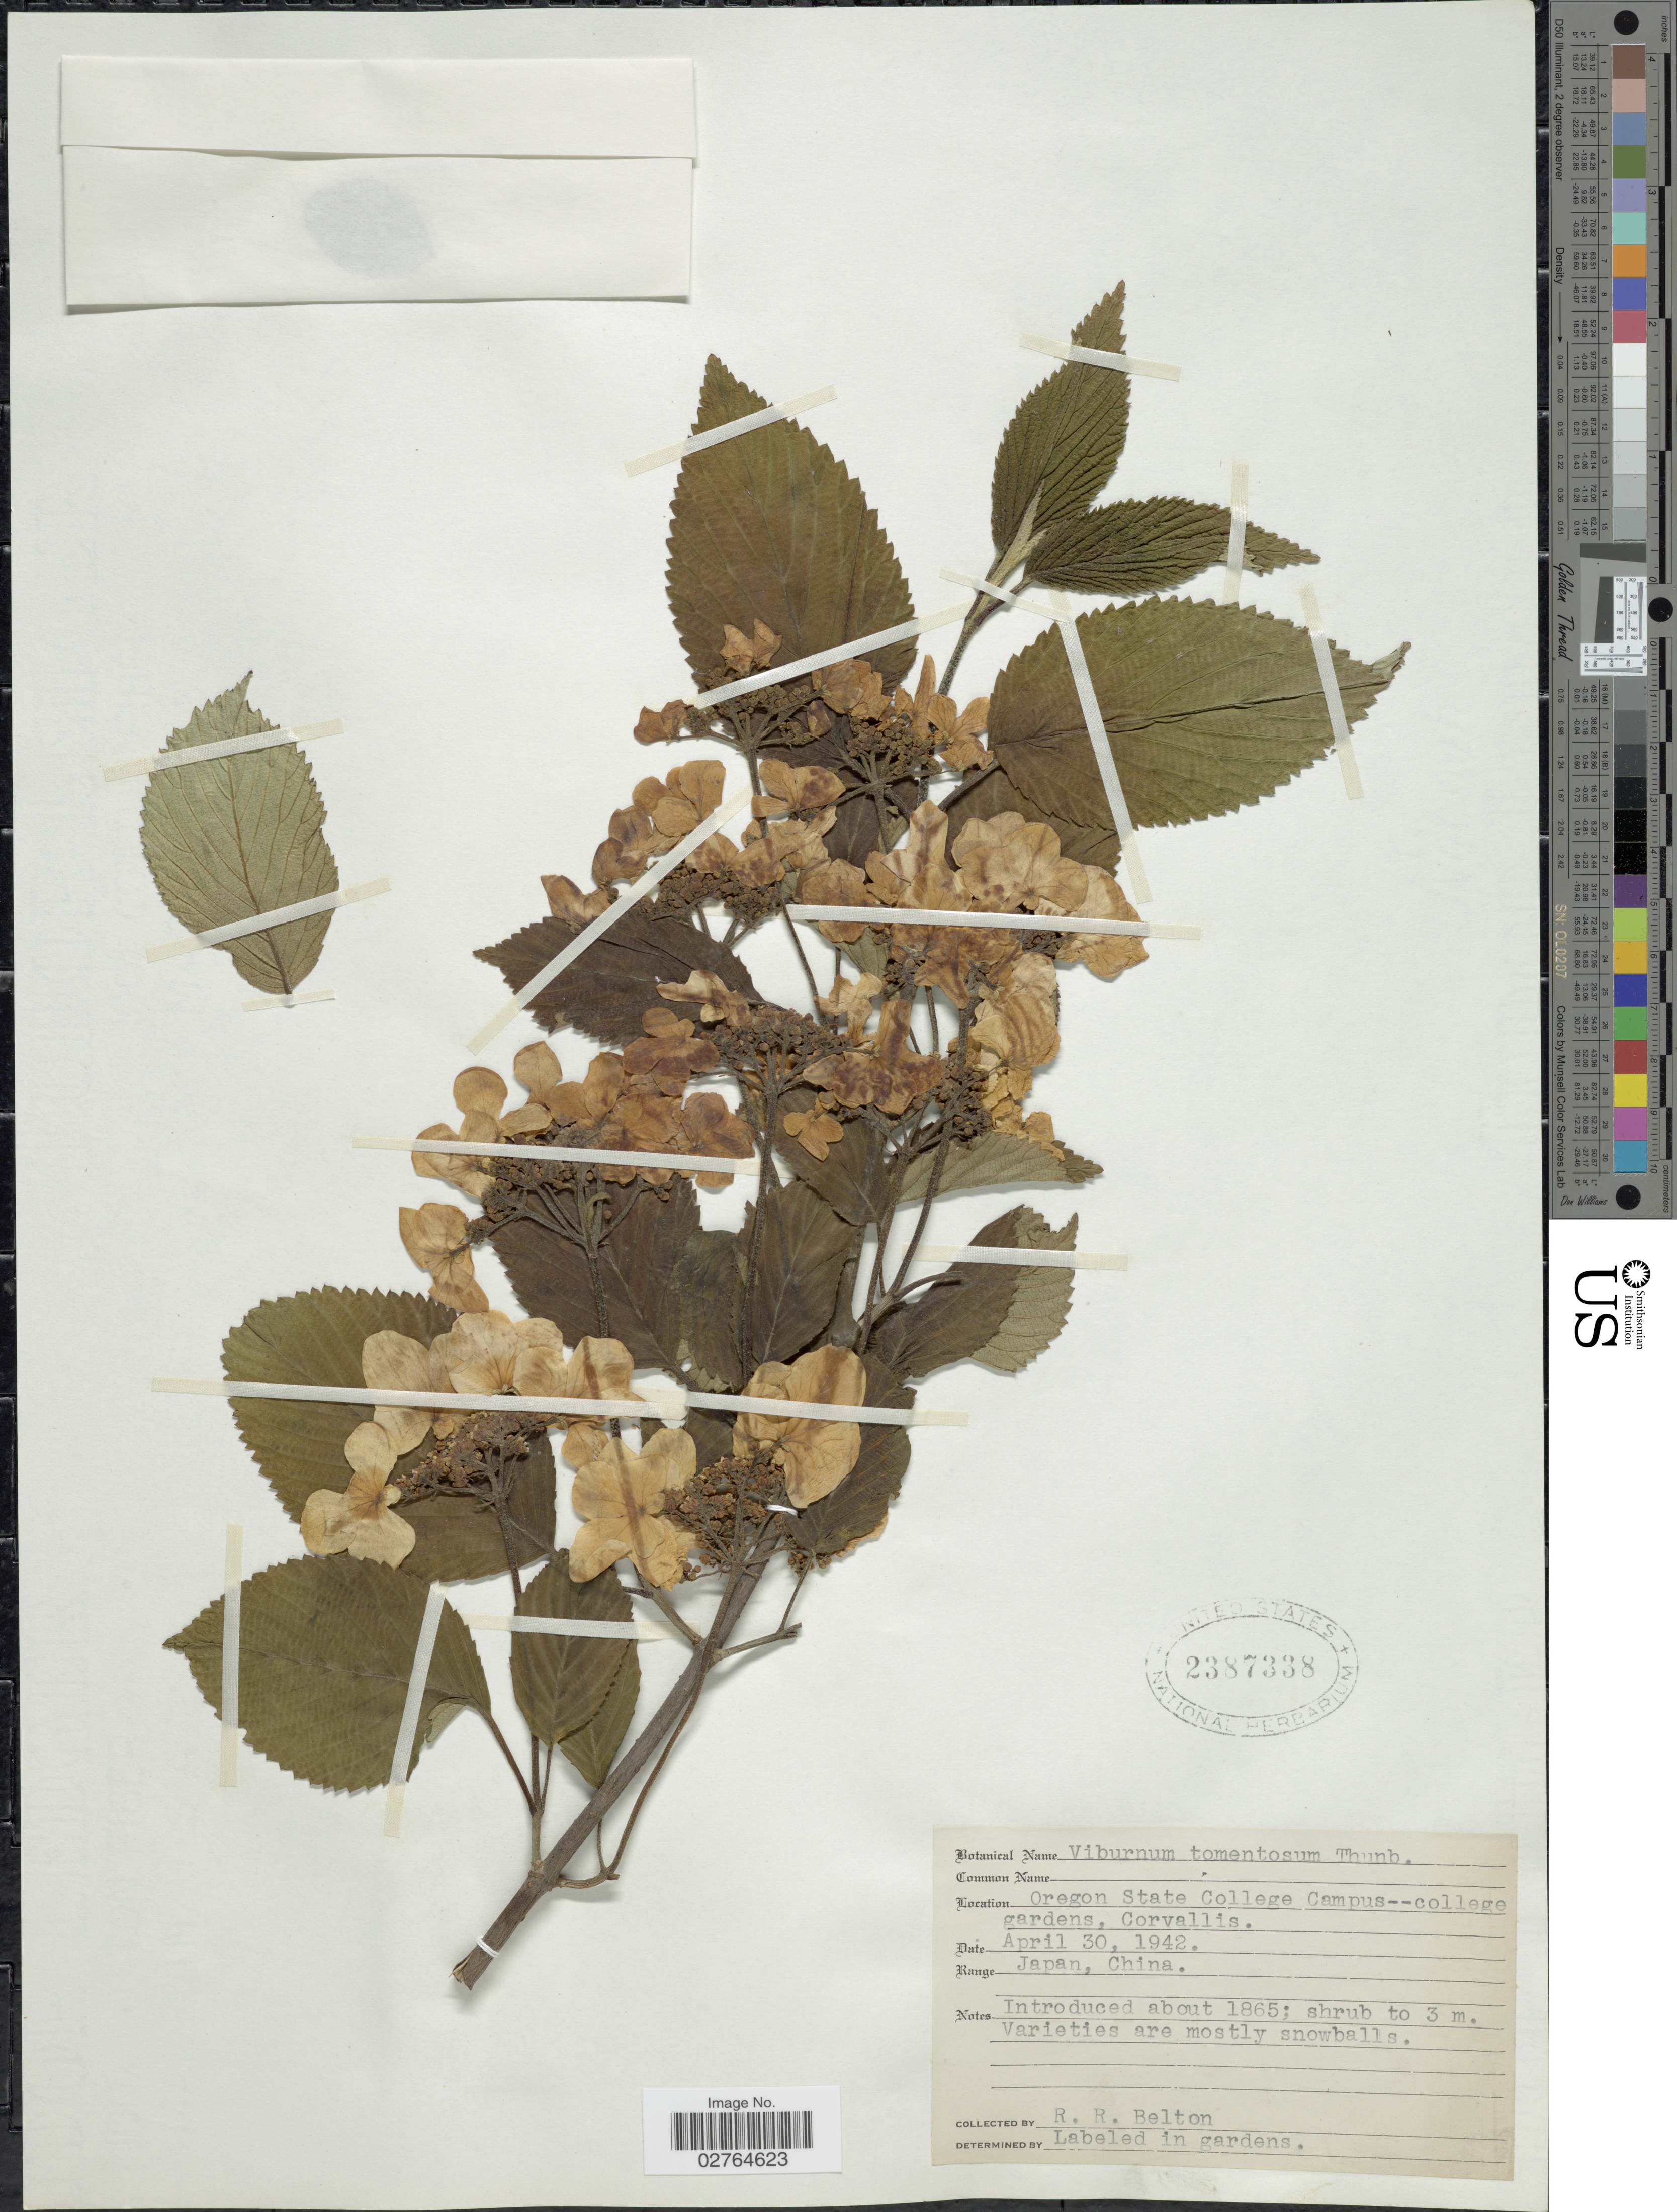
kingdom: Plantae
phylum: Tracheophyta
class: Magnoliopsida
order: Dipsacales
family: Viburnaceae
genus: Viburnum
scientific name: Viburnum tomentosum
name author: Thunb.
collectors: R. Belton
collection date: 1942-04-30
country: United States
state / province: Oregon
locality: Oregon State College Campus -- college gardens, Corvallis.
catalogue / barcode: US 2387338